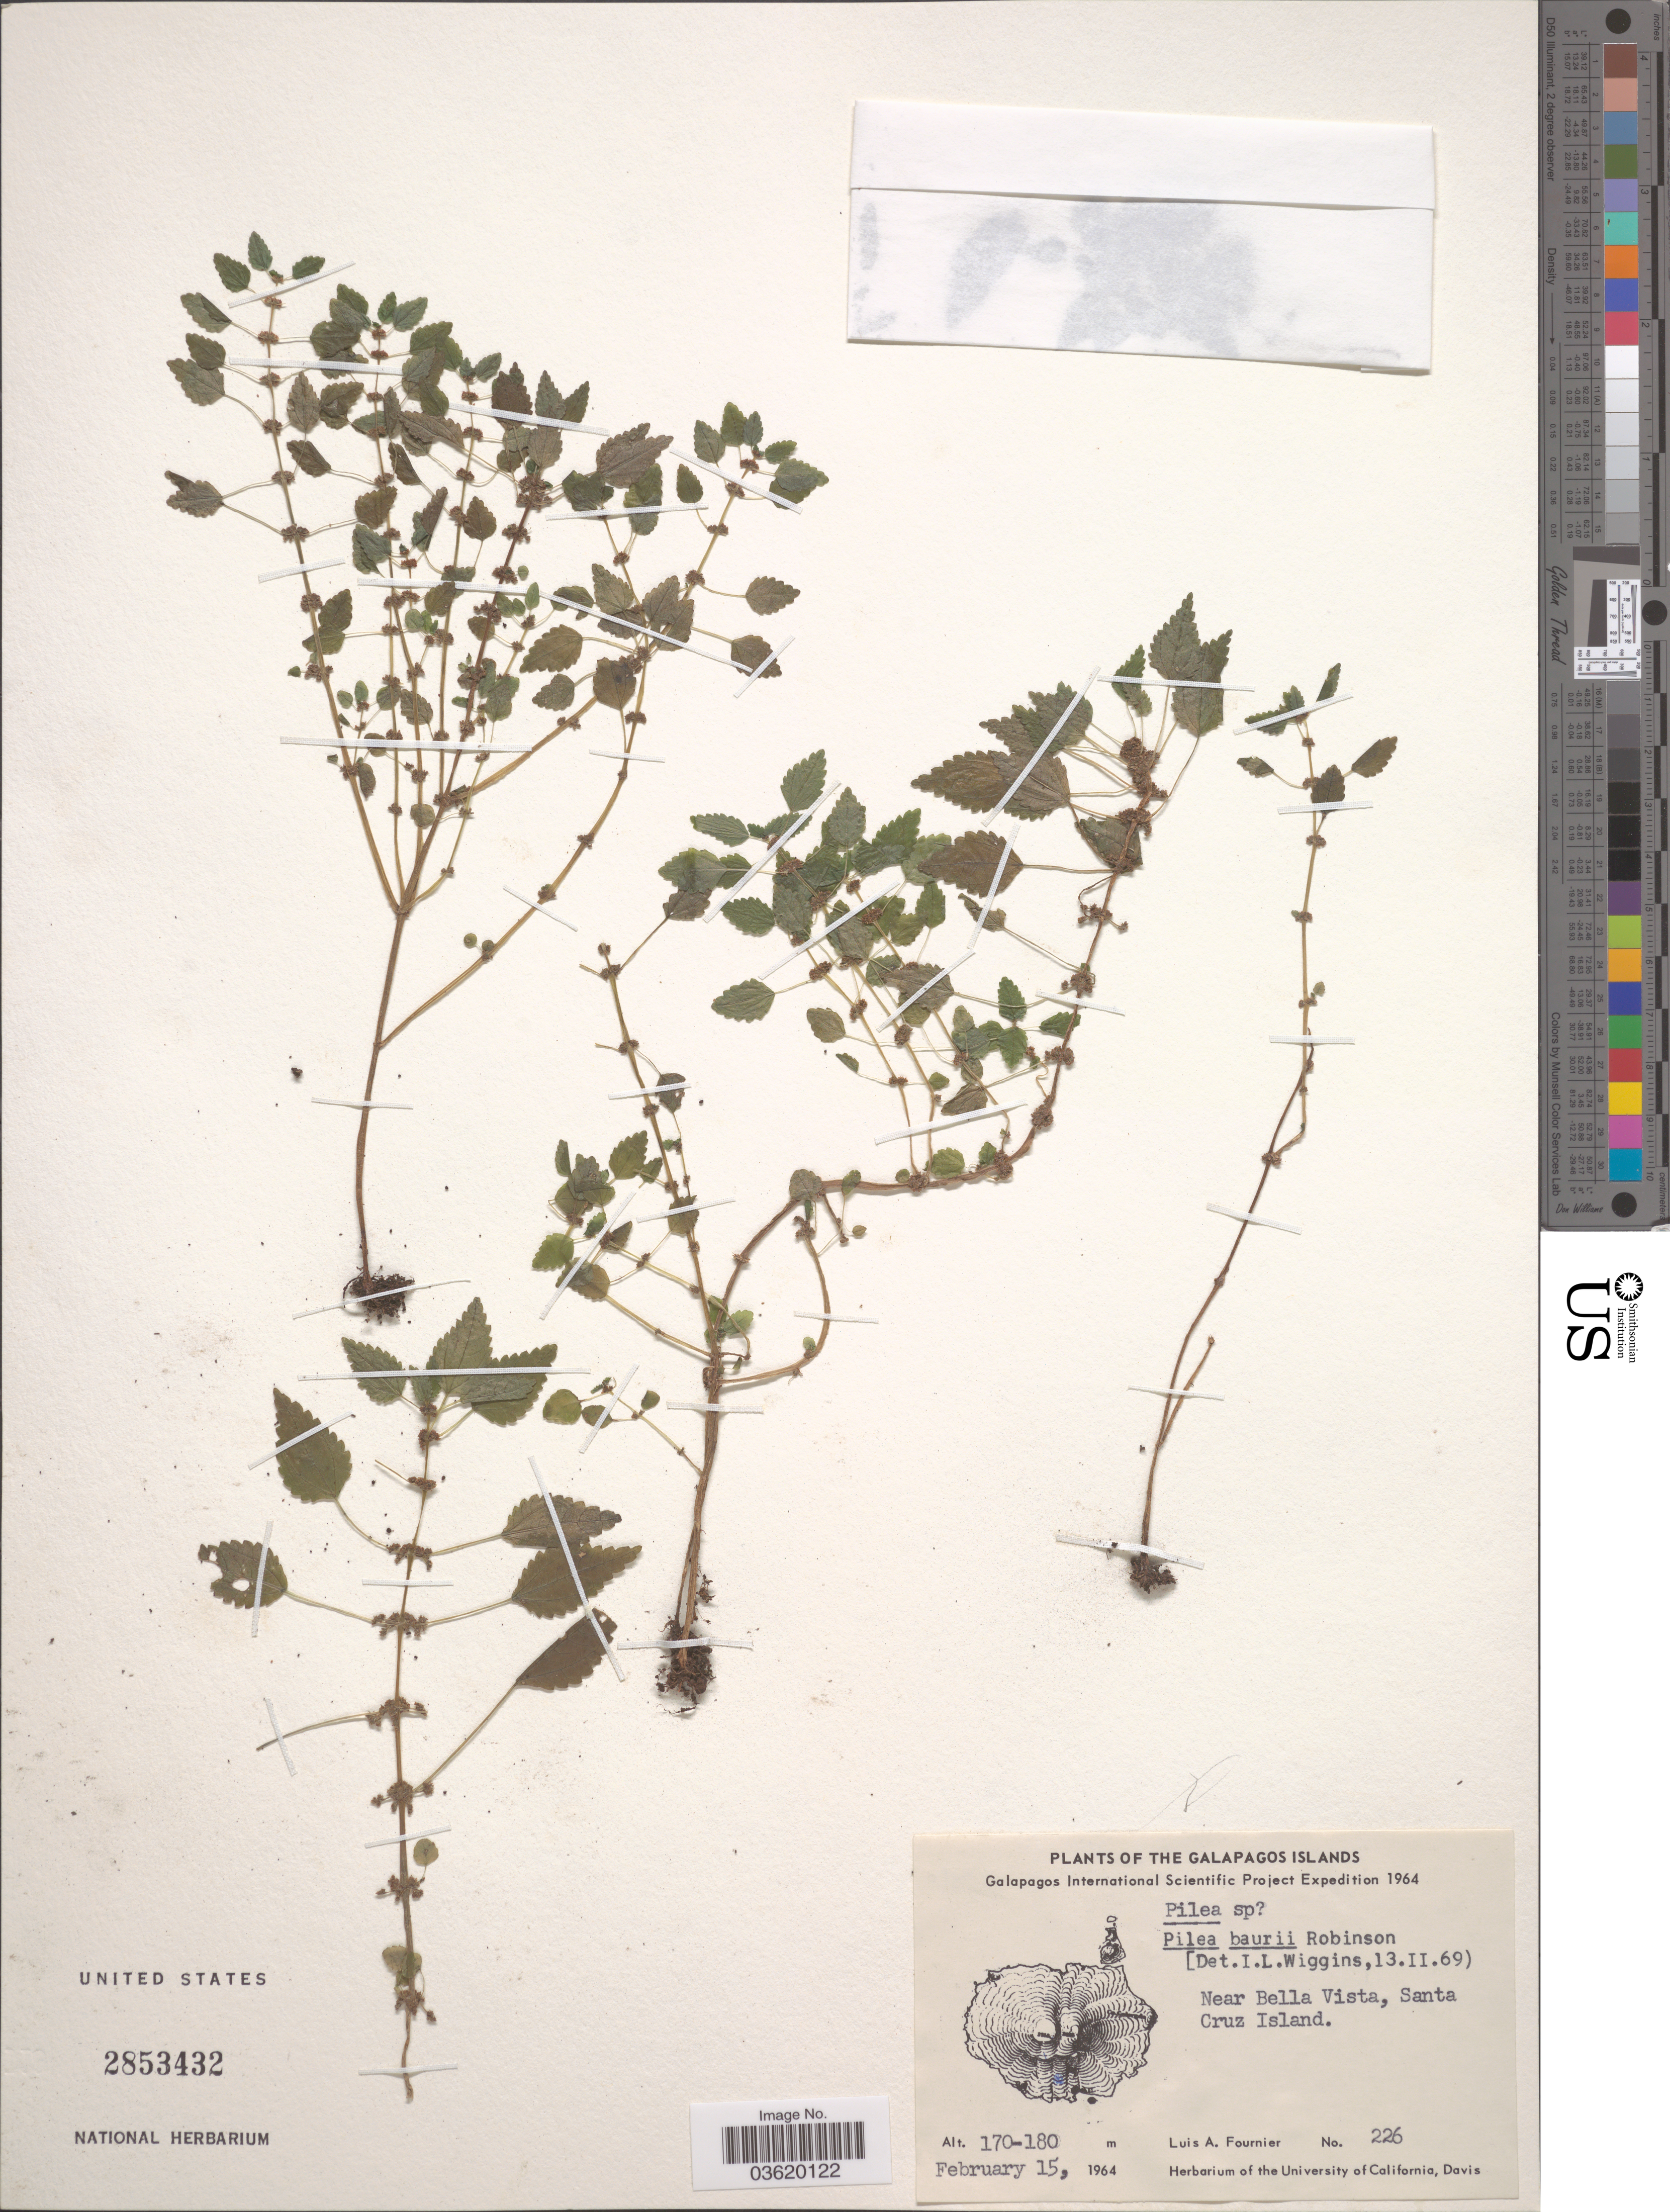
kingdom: Plantae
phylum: Tracheophyta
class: Magnoliopsida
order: Rosales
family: Urticaceae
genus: Pilea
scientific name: Pilea baurii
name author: B.L. Rob.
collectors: L. A. Fournier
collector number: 226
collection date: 1964-02-15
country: Ecuador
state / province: Colón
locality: The Galapagos Islands. Near Bella Vista, Santa Cruz Island.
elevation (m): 170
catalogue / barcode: US 2853432